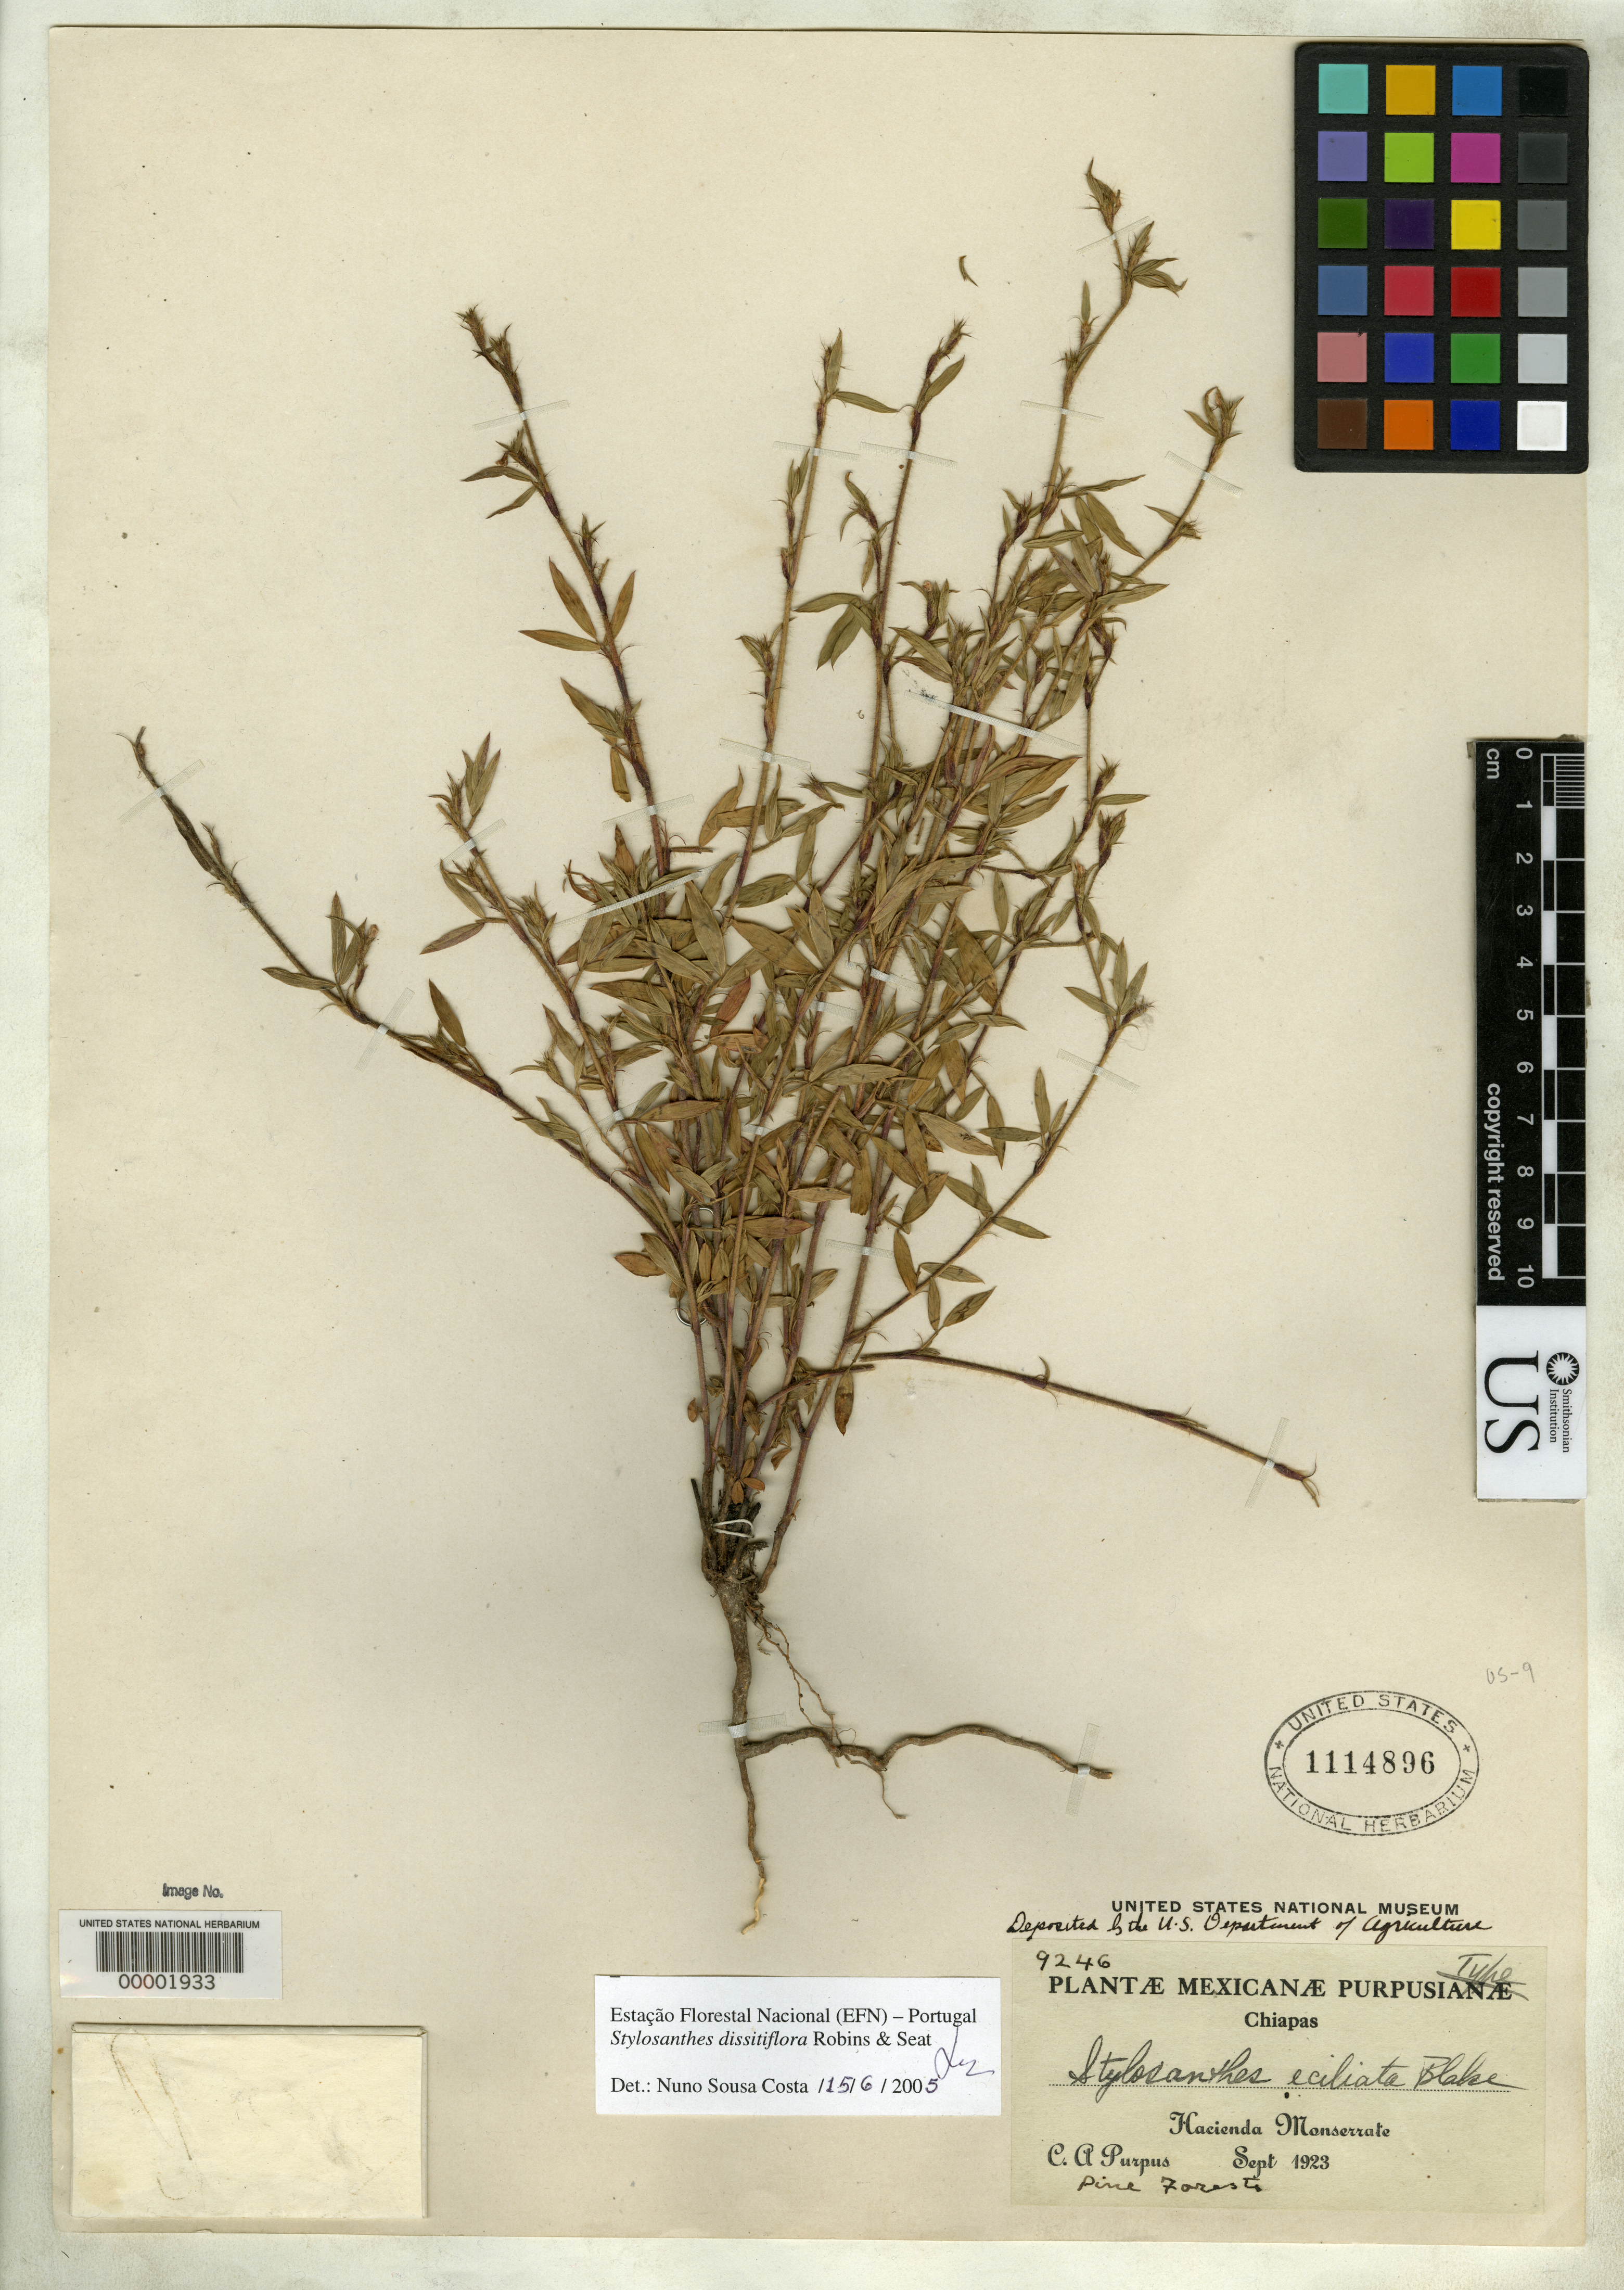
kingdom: Plantae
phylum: Tracheophyta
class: Magnoliopsida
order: Fabales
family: Fabaceae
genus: Stylosanthes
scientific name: Stylosanthes eciliata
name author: S.F. Blake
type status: Holotype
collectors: C. A. Purpus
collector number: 9246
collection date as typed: Sep 1923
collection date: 1923-09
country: Mexico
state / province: Chiapas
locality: Hacienda Monserrate.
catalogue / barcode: US 1114896